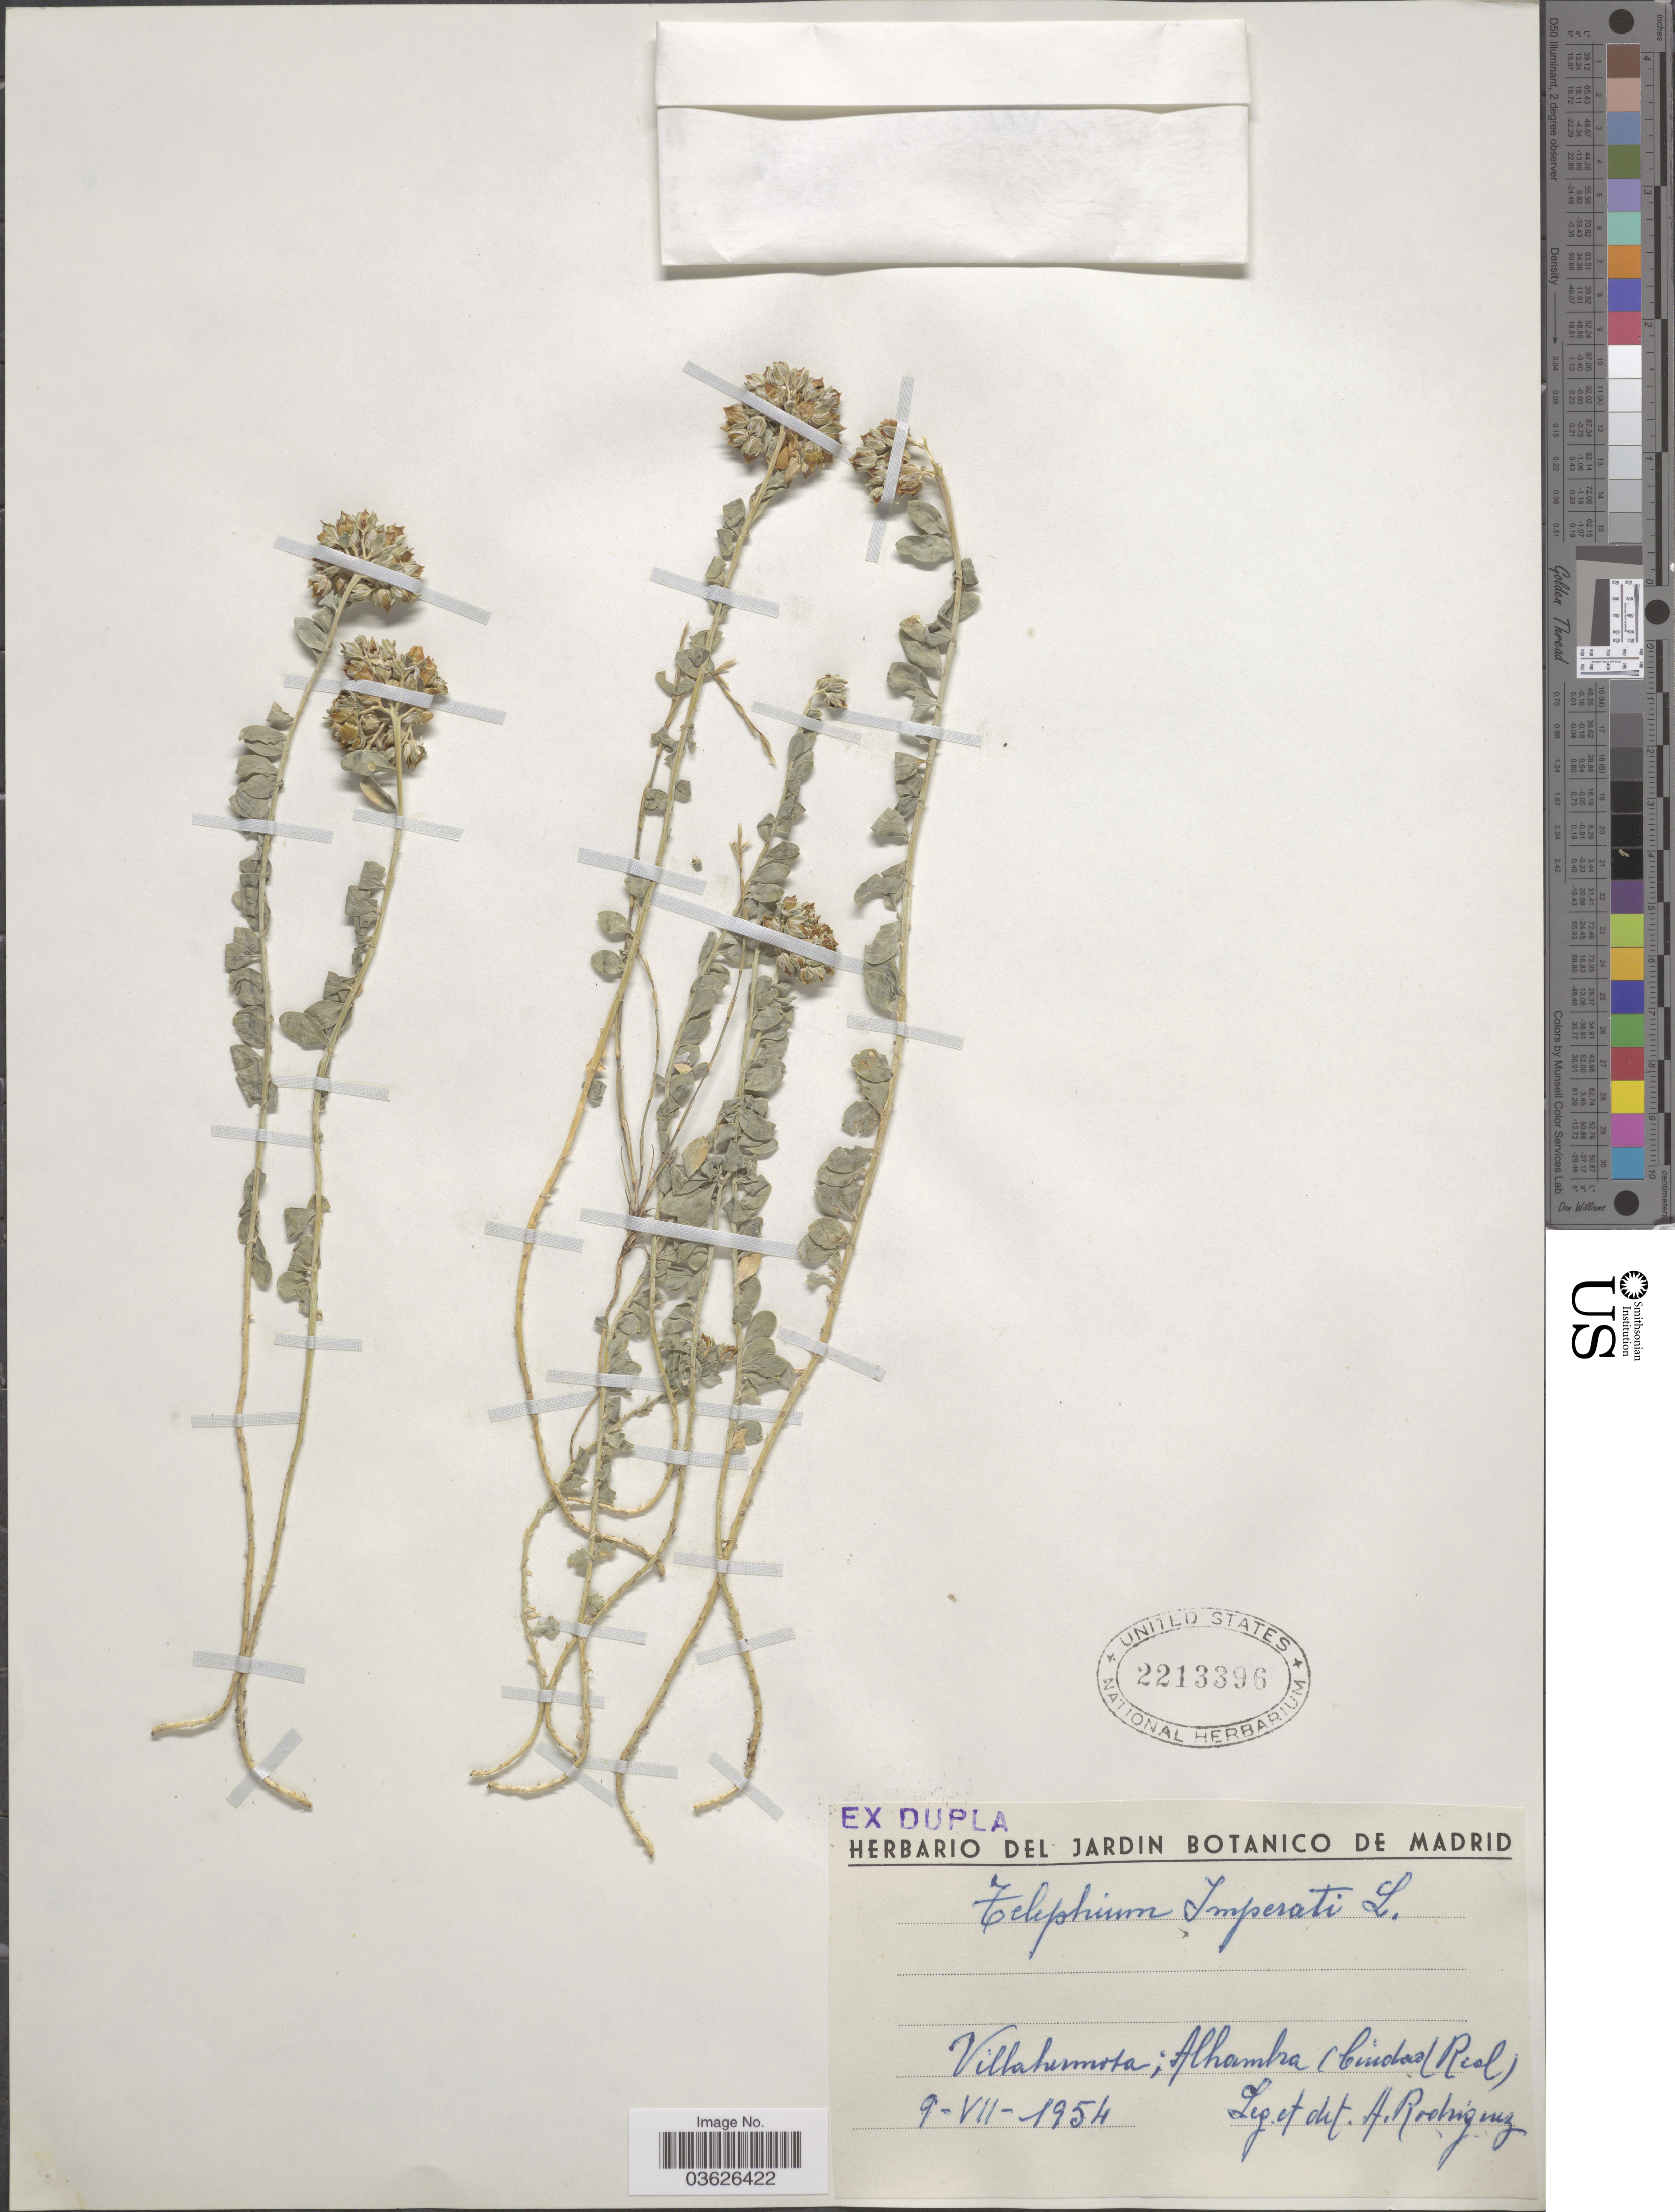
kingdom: Plantae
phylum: Tracheophyta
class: Magnoliopsida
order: Caryophyllales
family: Caryophyllaceae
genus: Telephium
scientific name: Telephium imperati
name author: L.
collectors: A. Rodríguez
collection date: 1954-07-09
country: Spain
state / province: Madrid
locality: Villahermosa; Alhambra (Cuidad Real).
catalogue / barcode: US 2213396